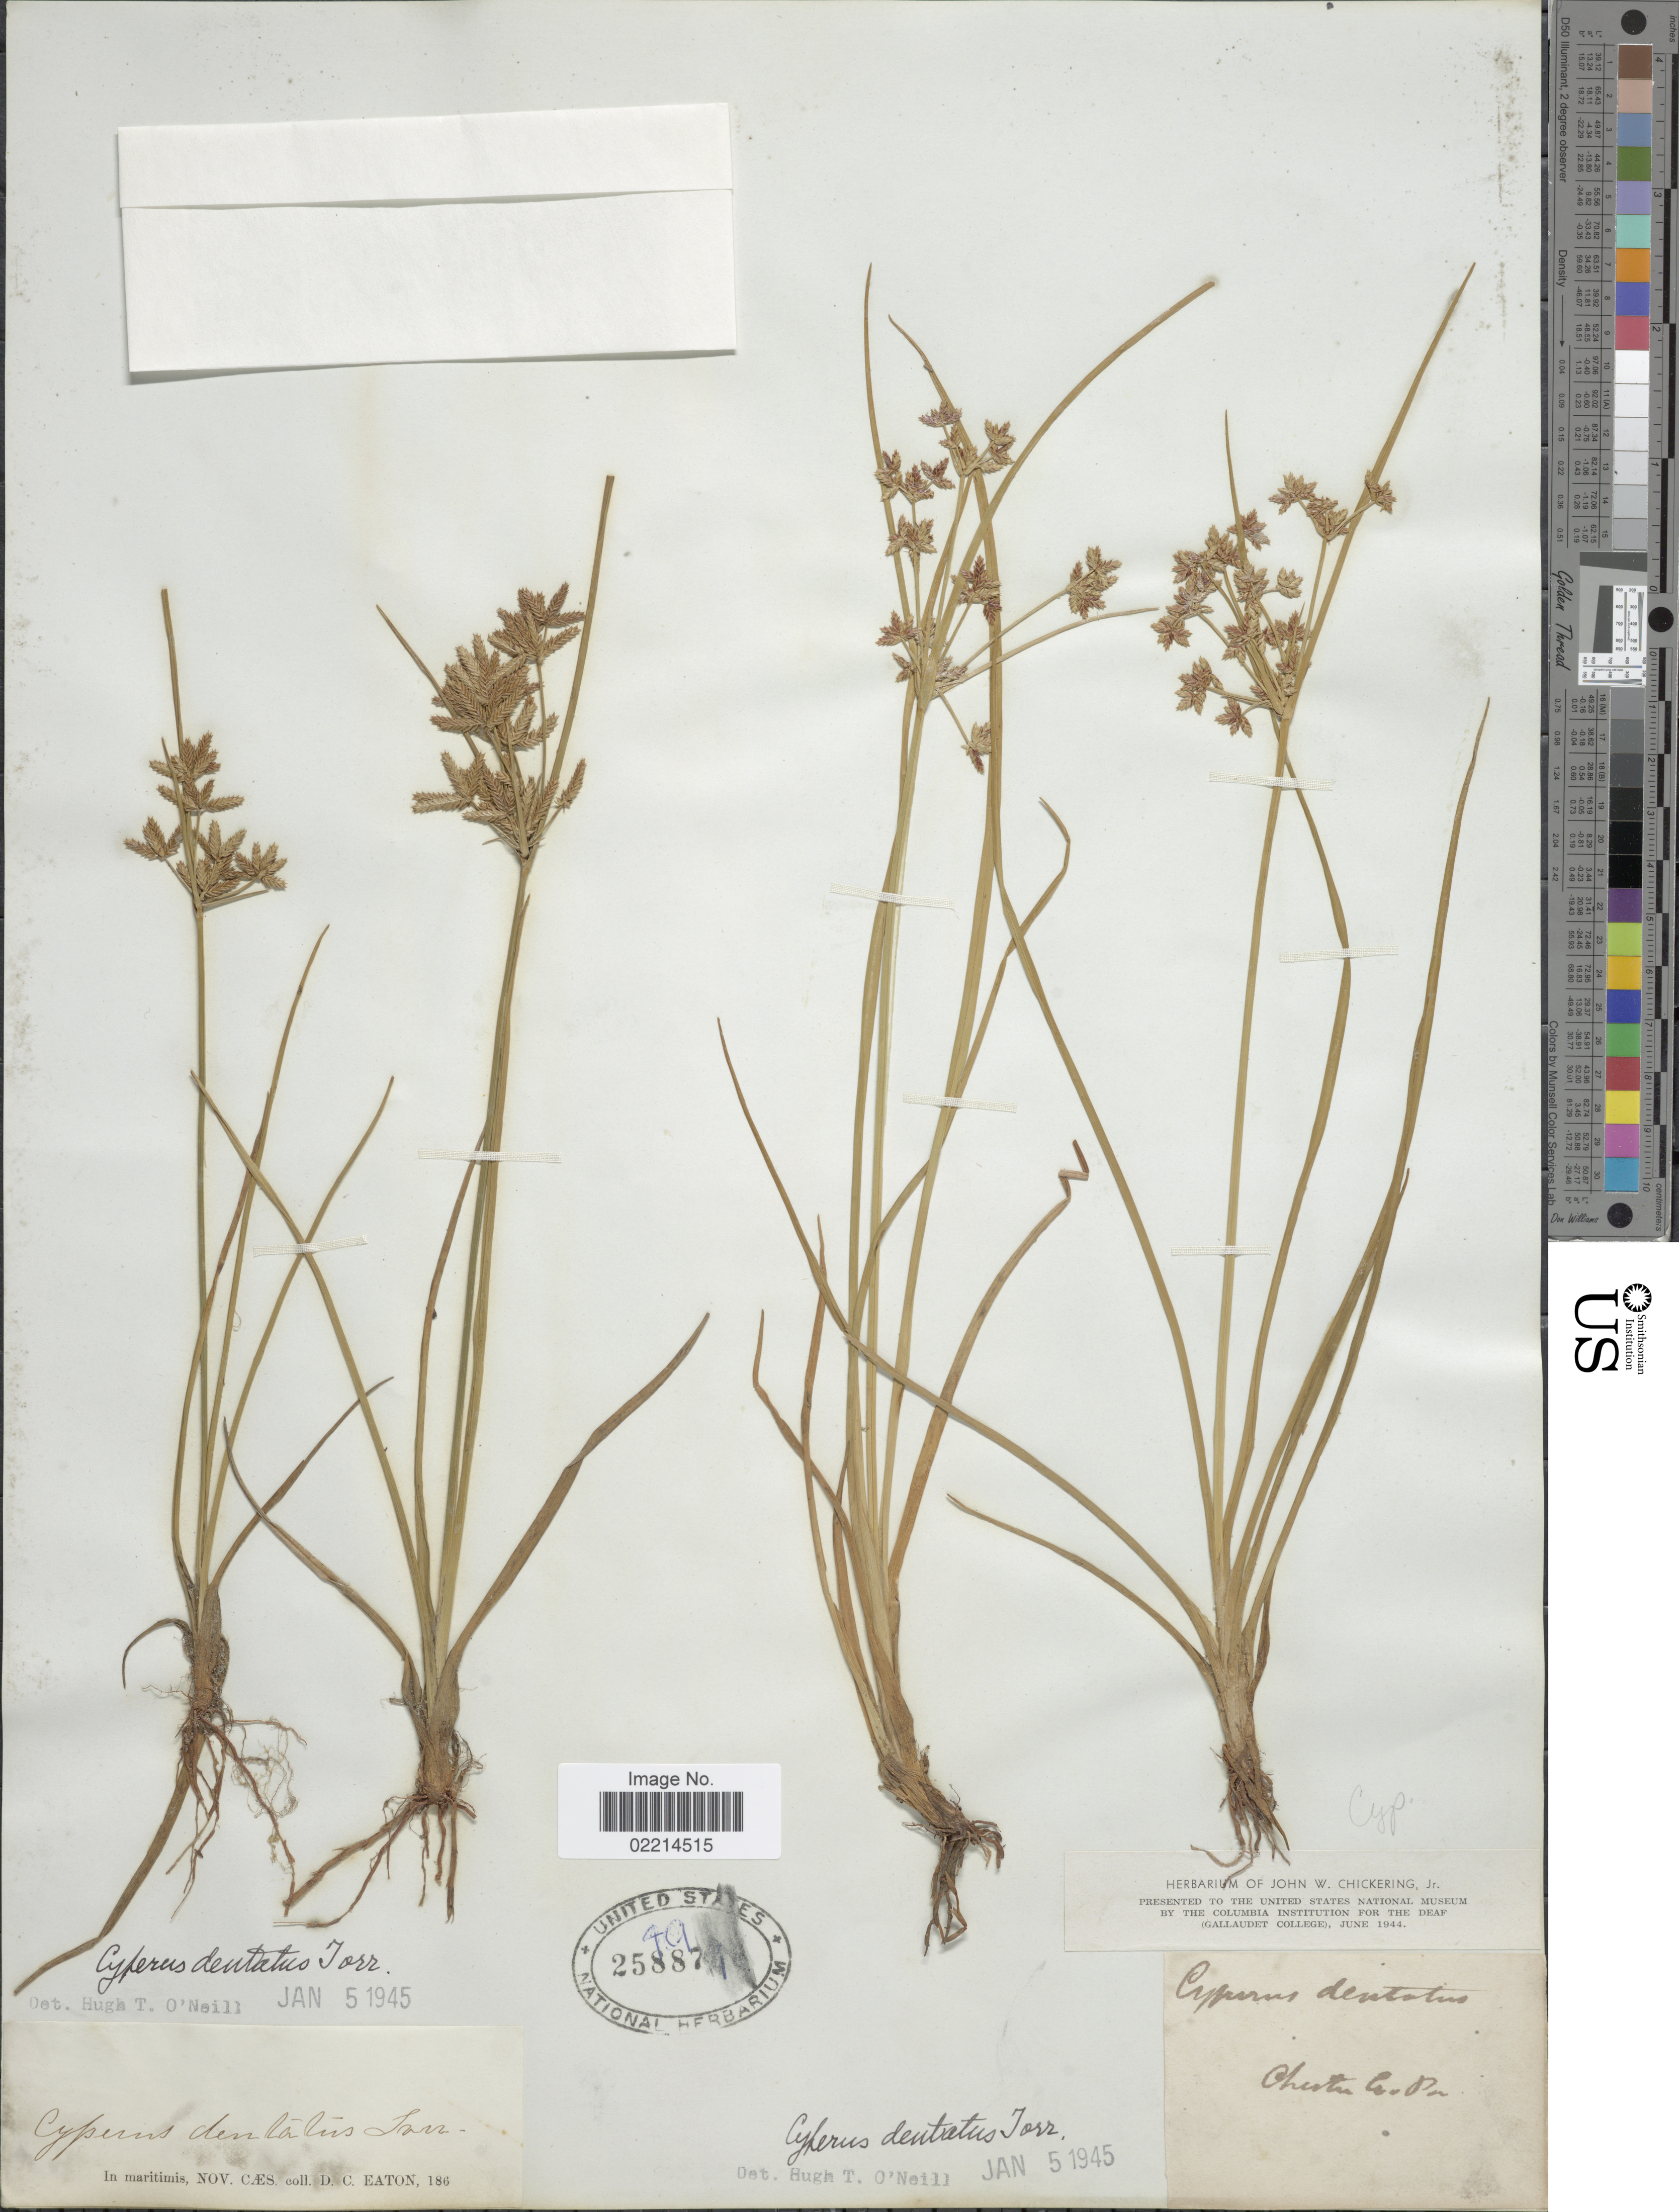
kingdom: Plantae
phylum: Tracheophyta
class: Liliopsida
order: Poales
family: Cyperaceae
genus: Cyperus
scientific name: Cyperus dentatus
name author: Torr.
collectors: D. Eaton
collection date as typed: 186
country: United States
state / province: Pennsylvania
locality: Chester Co., Pa.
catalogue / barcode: US 258874